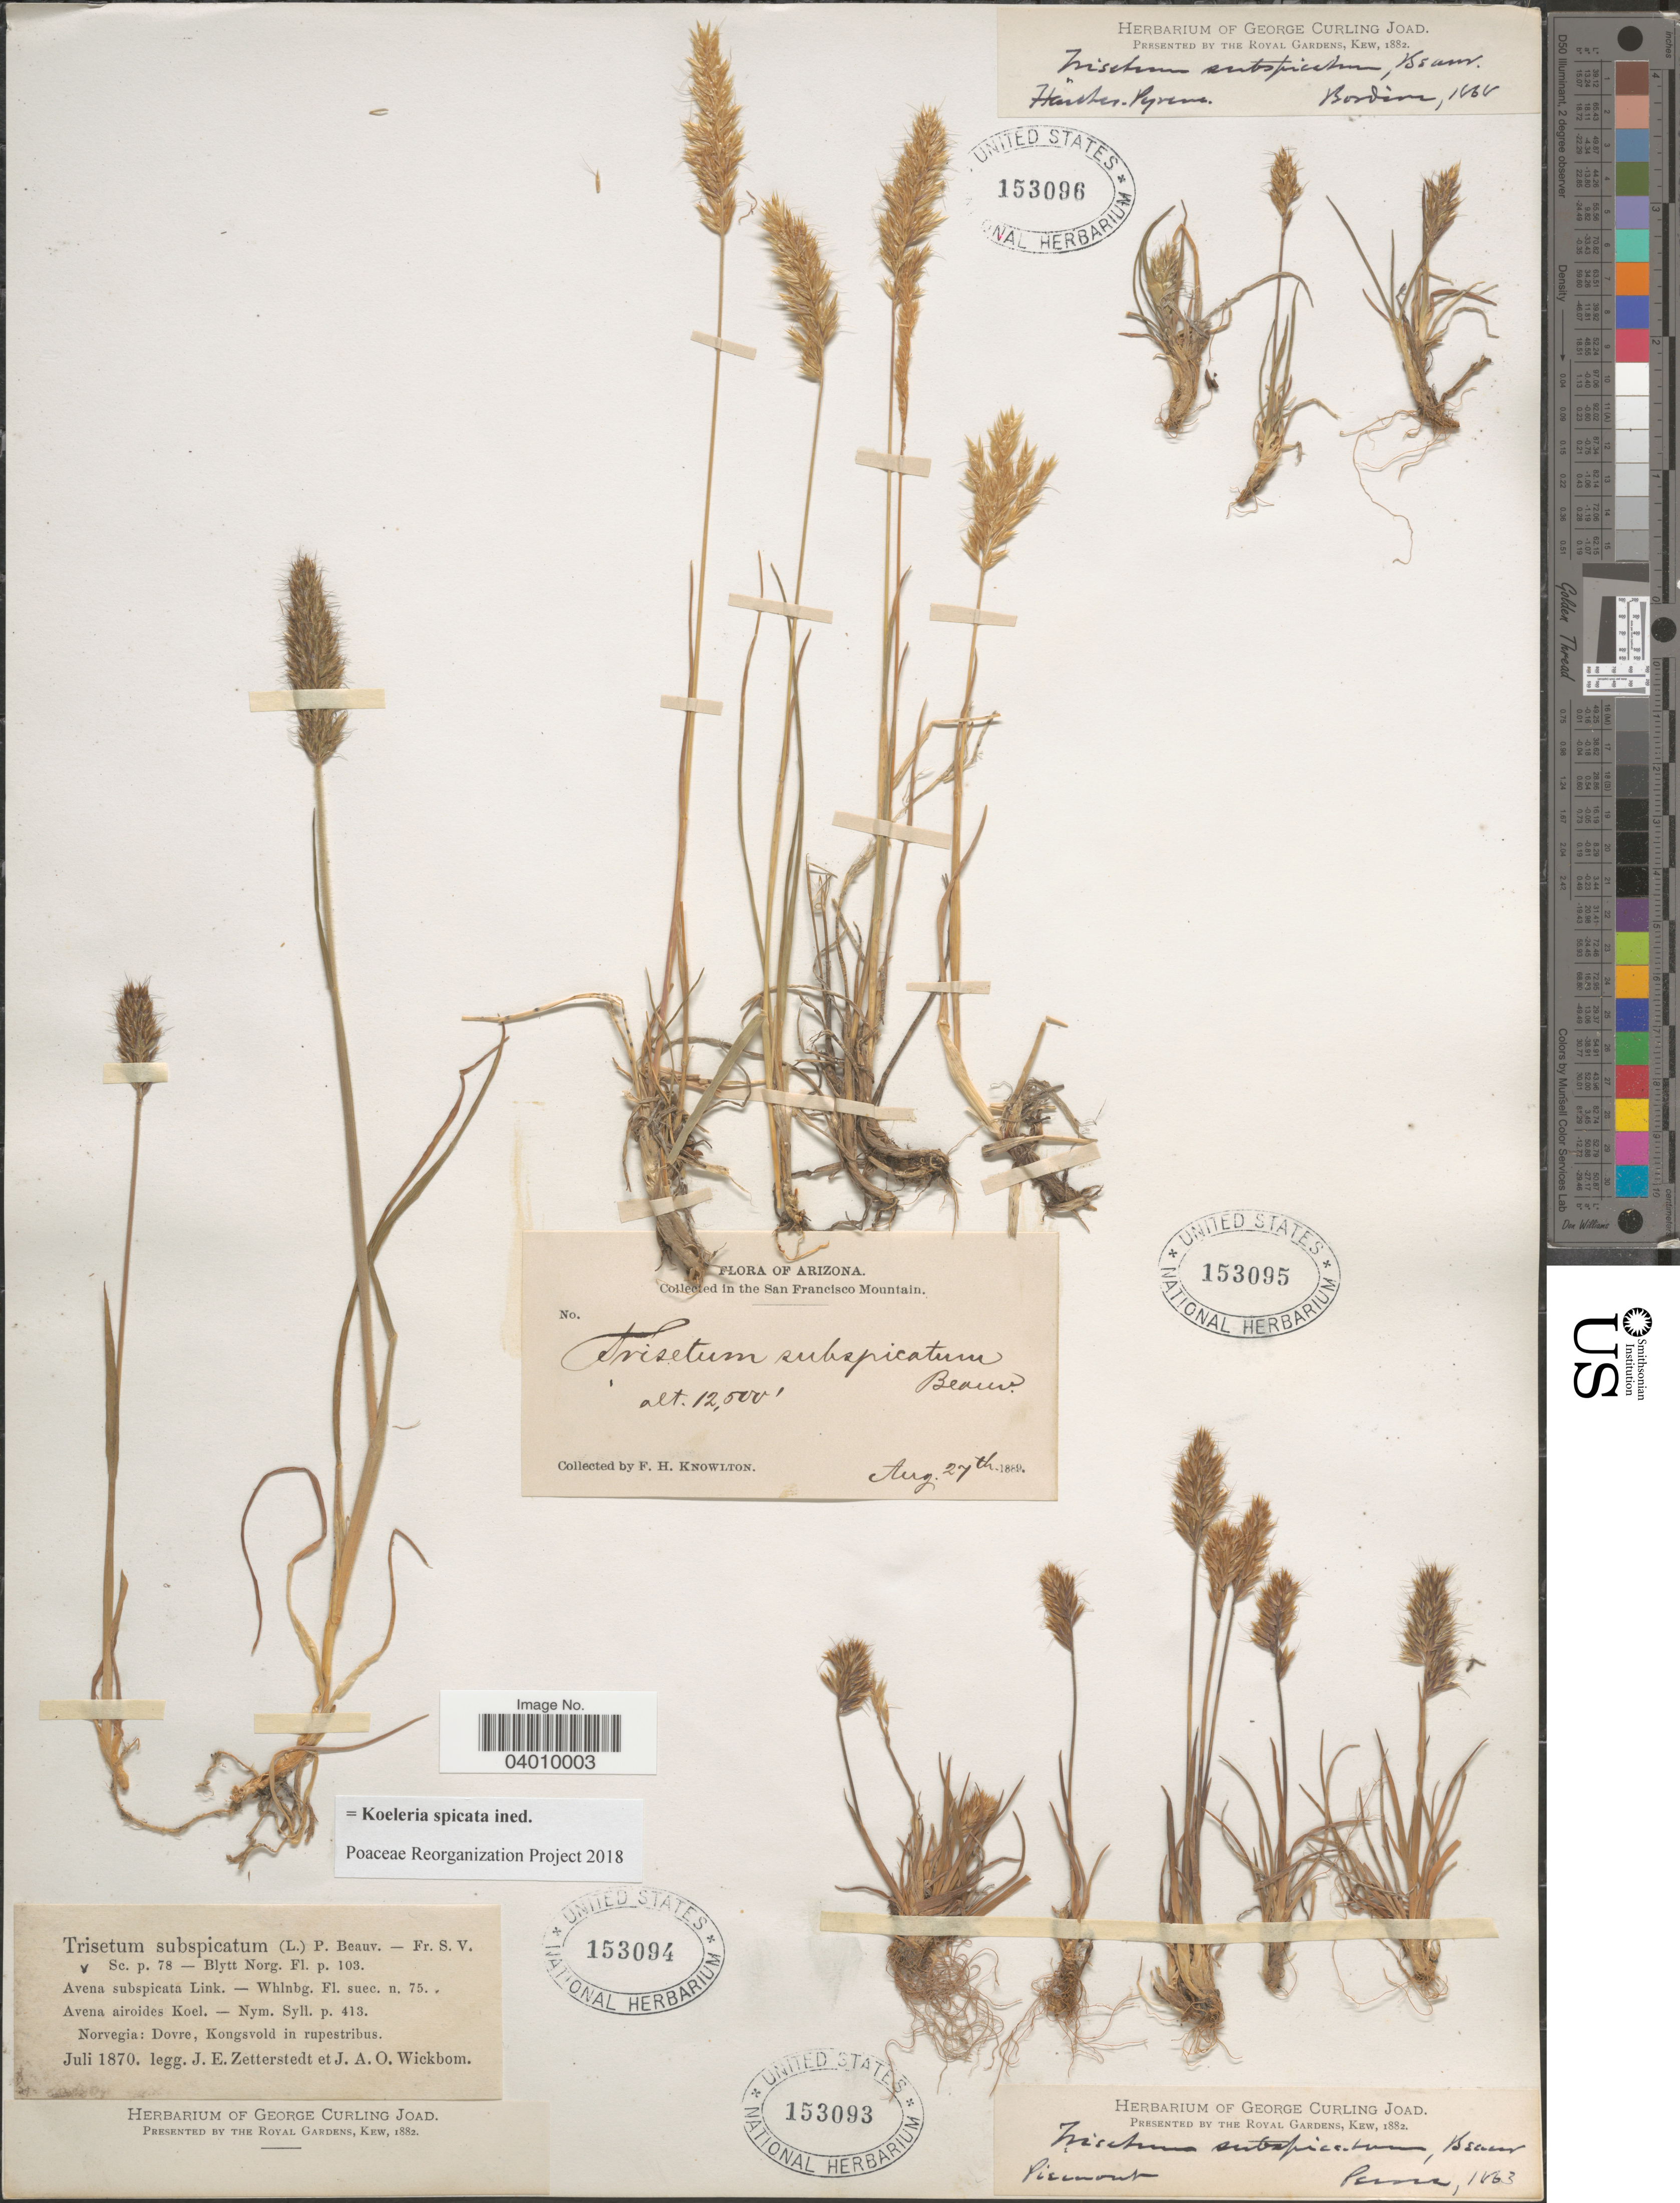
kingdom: Plantae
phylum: Tracheophyta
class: Liliopsida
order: Poales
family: Poaceae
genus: Koeleria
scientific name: Koeleria spicata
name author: (L.) Barberá et al.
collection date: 1863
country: Italy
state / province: Piedmont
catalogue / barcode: US 153093-4